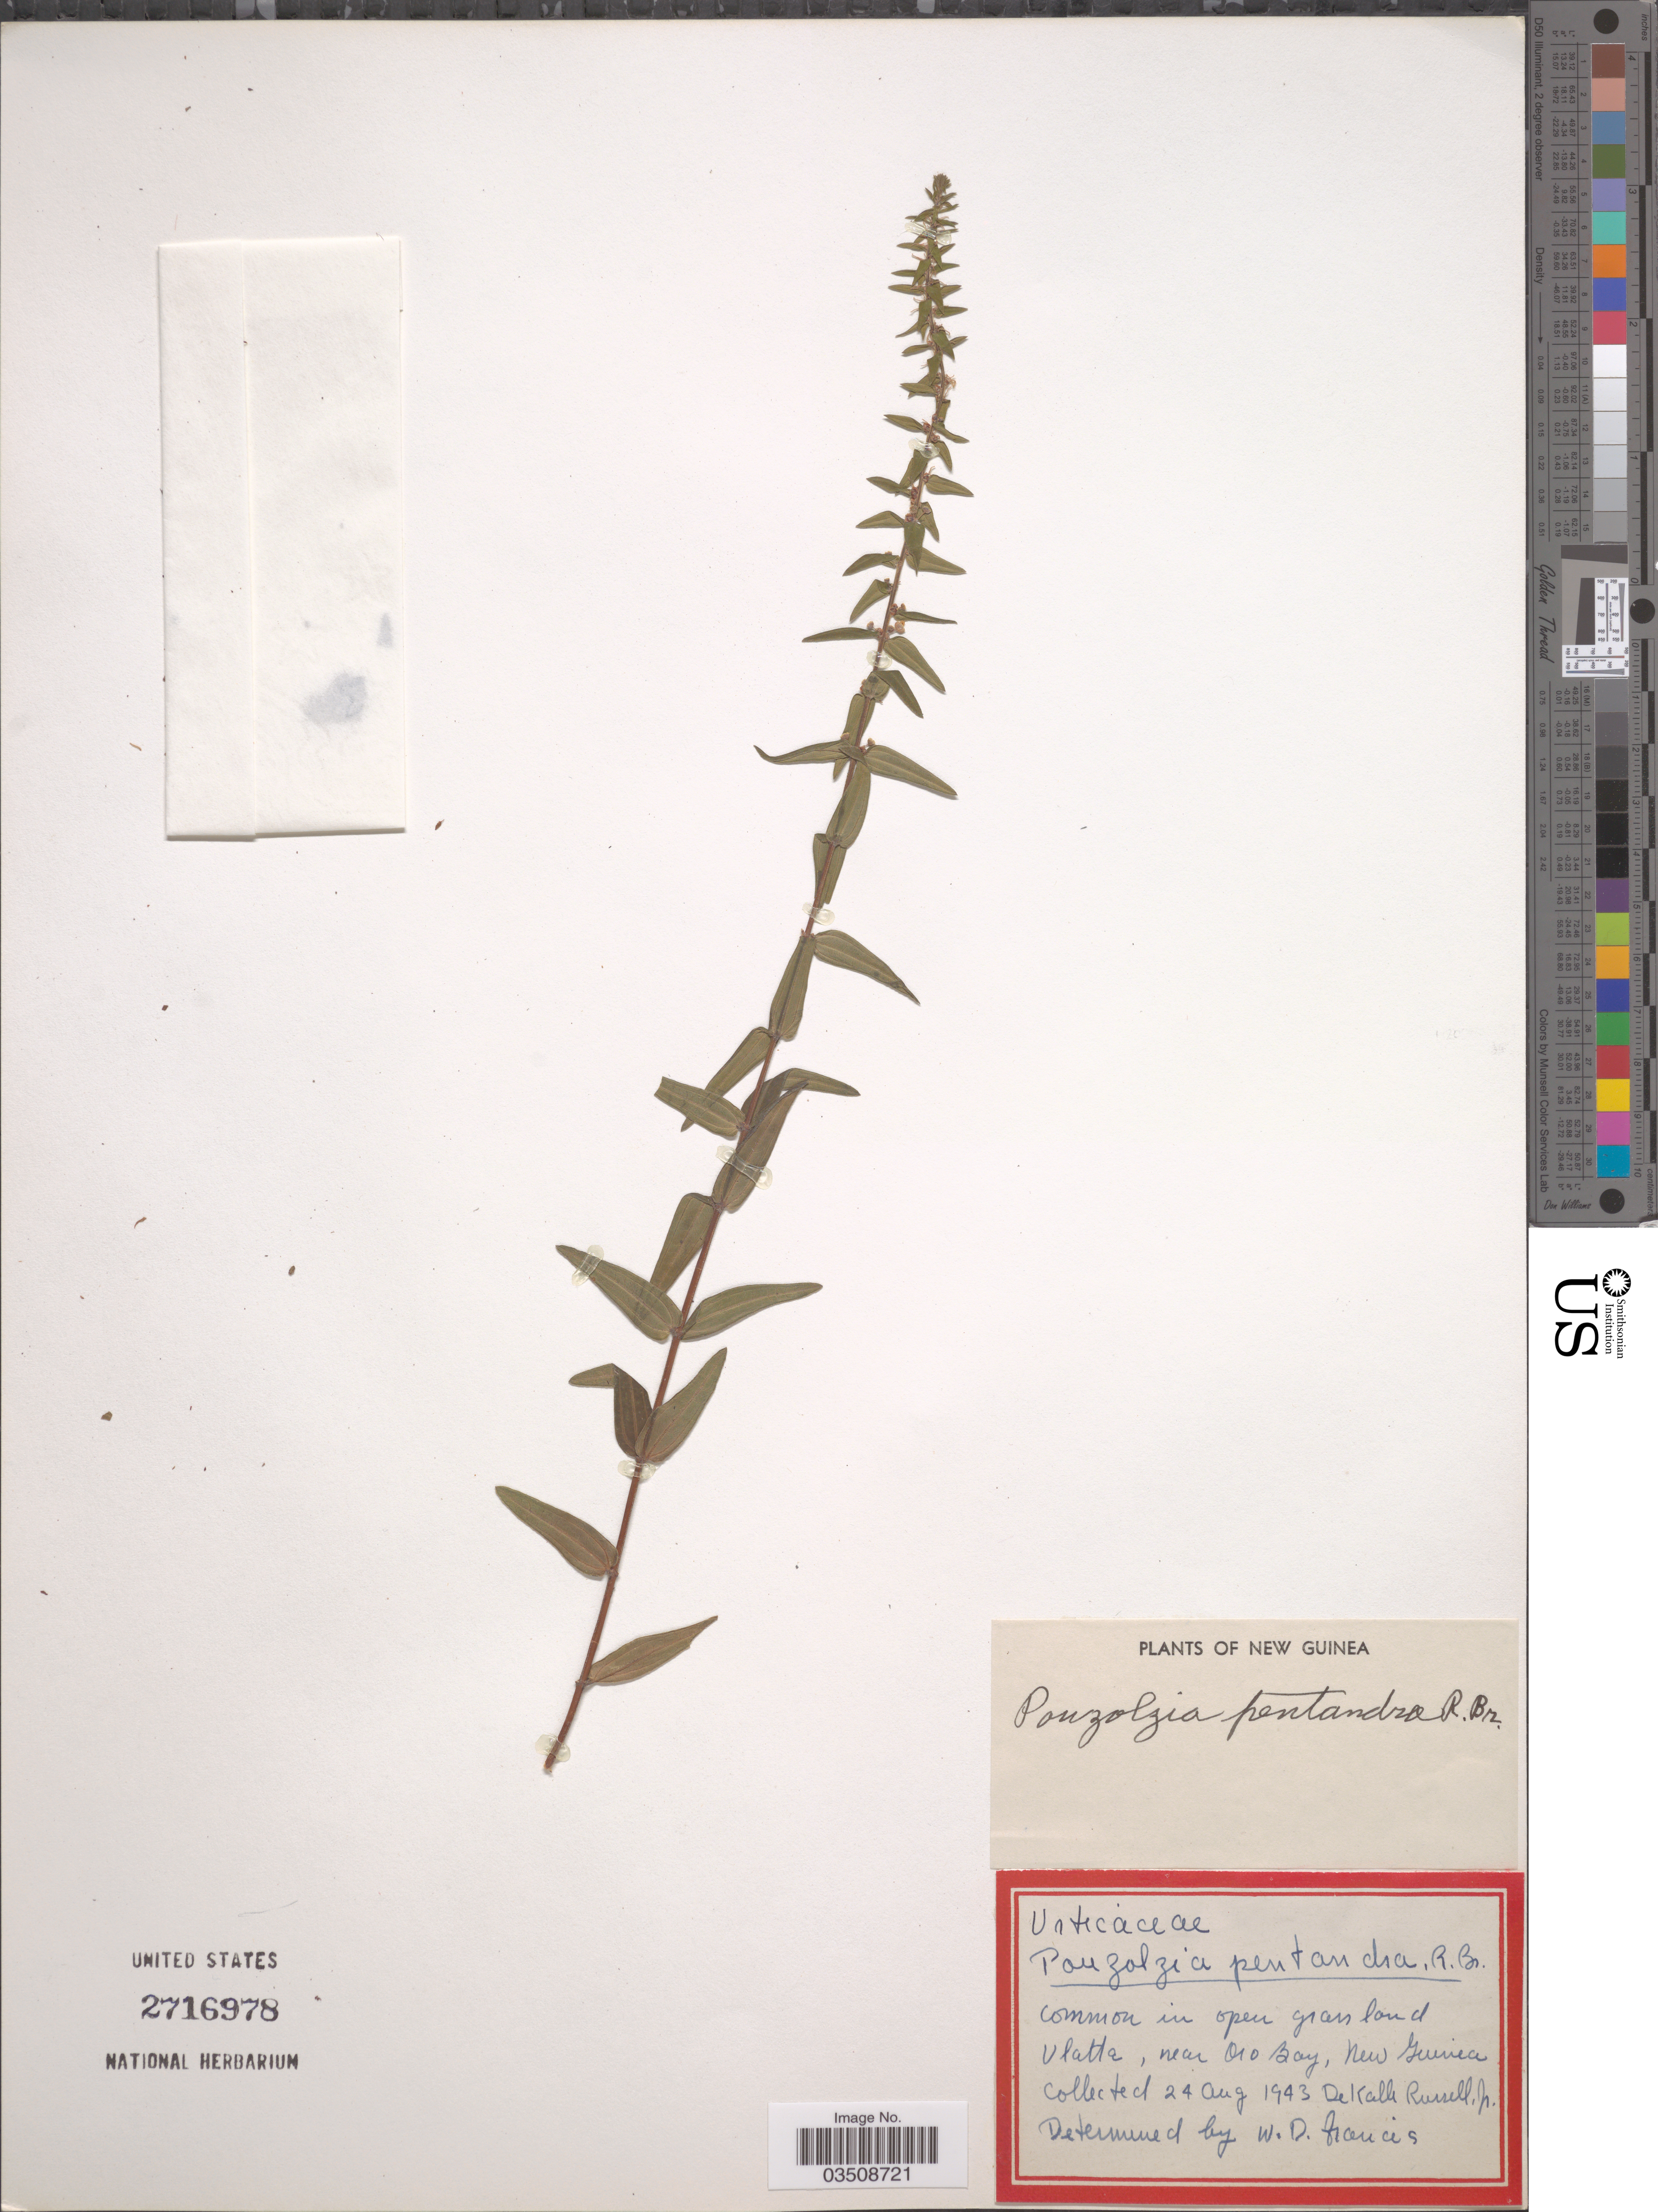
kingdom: Plantae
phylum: Tracheophyta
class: Magnoliopsida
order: Rosales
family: Urticaceae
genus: Gonostegia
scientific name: Gonostegia pentandra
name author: (Roxb.) Miq.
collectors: D. K. Russell Jr.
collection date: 1943-08-24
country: Papua New Guinea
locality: New Guinea. Vlatta [interpreted], near Oro Bay.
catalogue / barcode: US 2716978